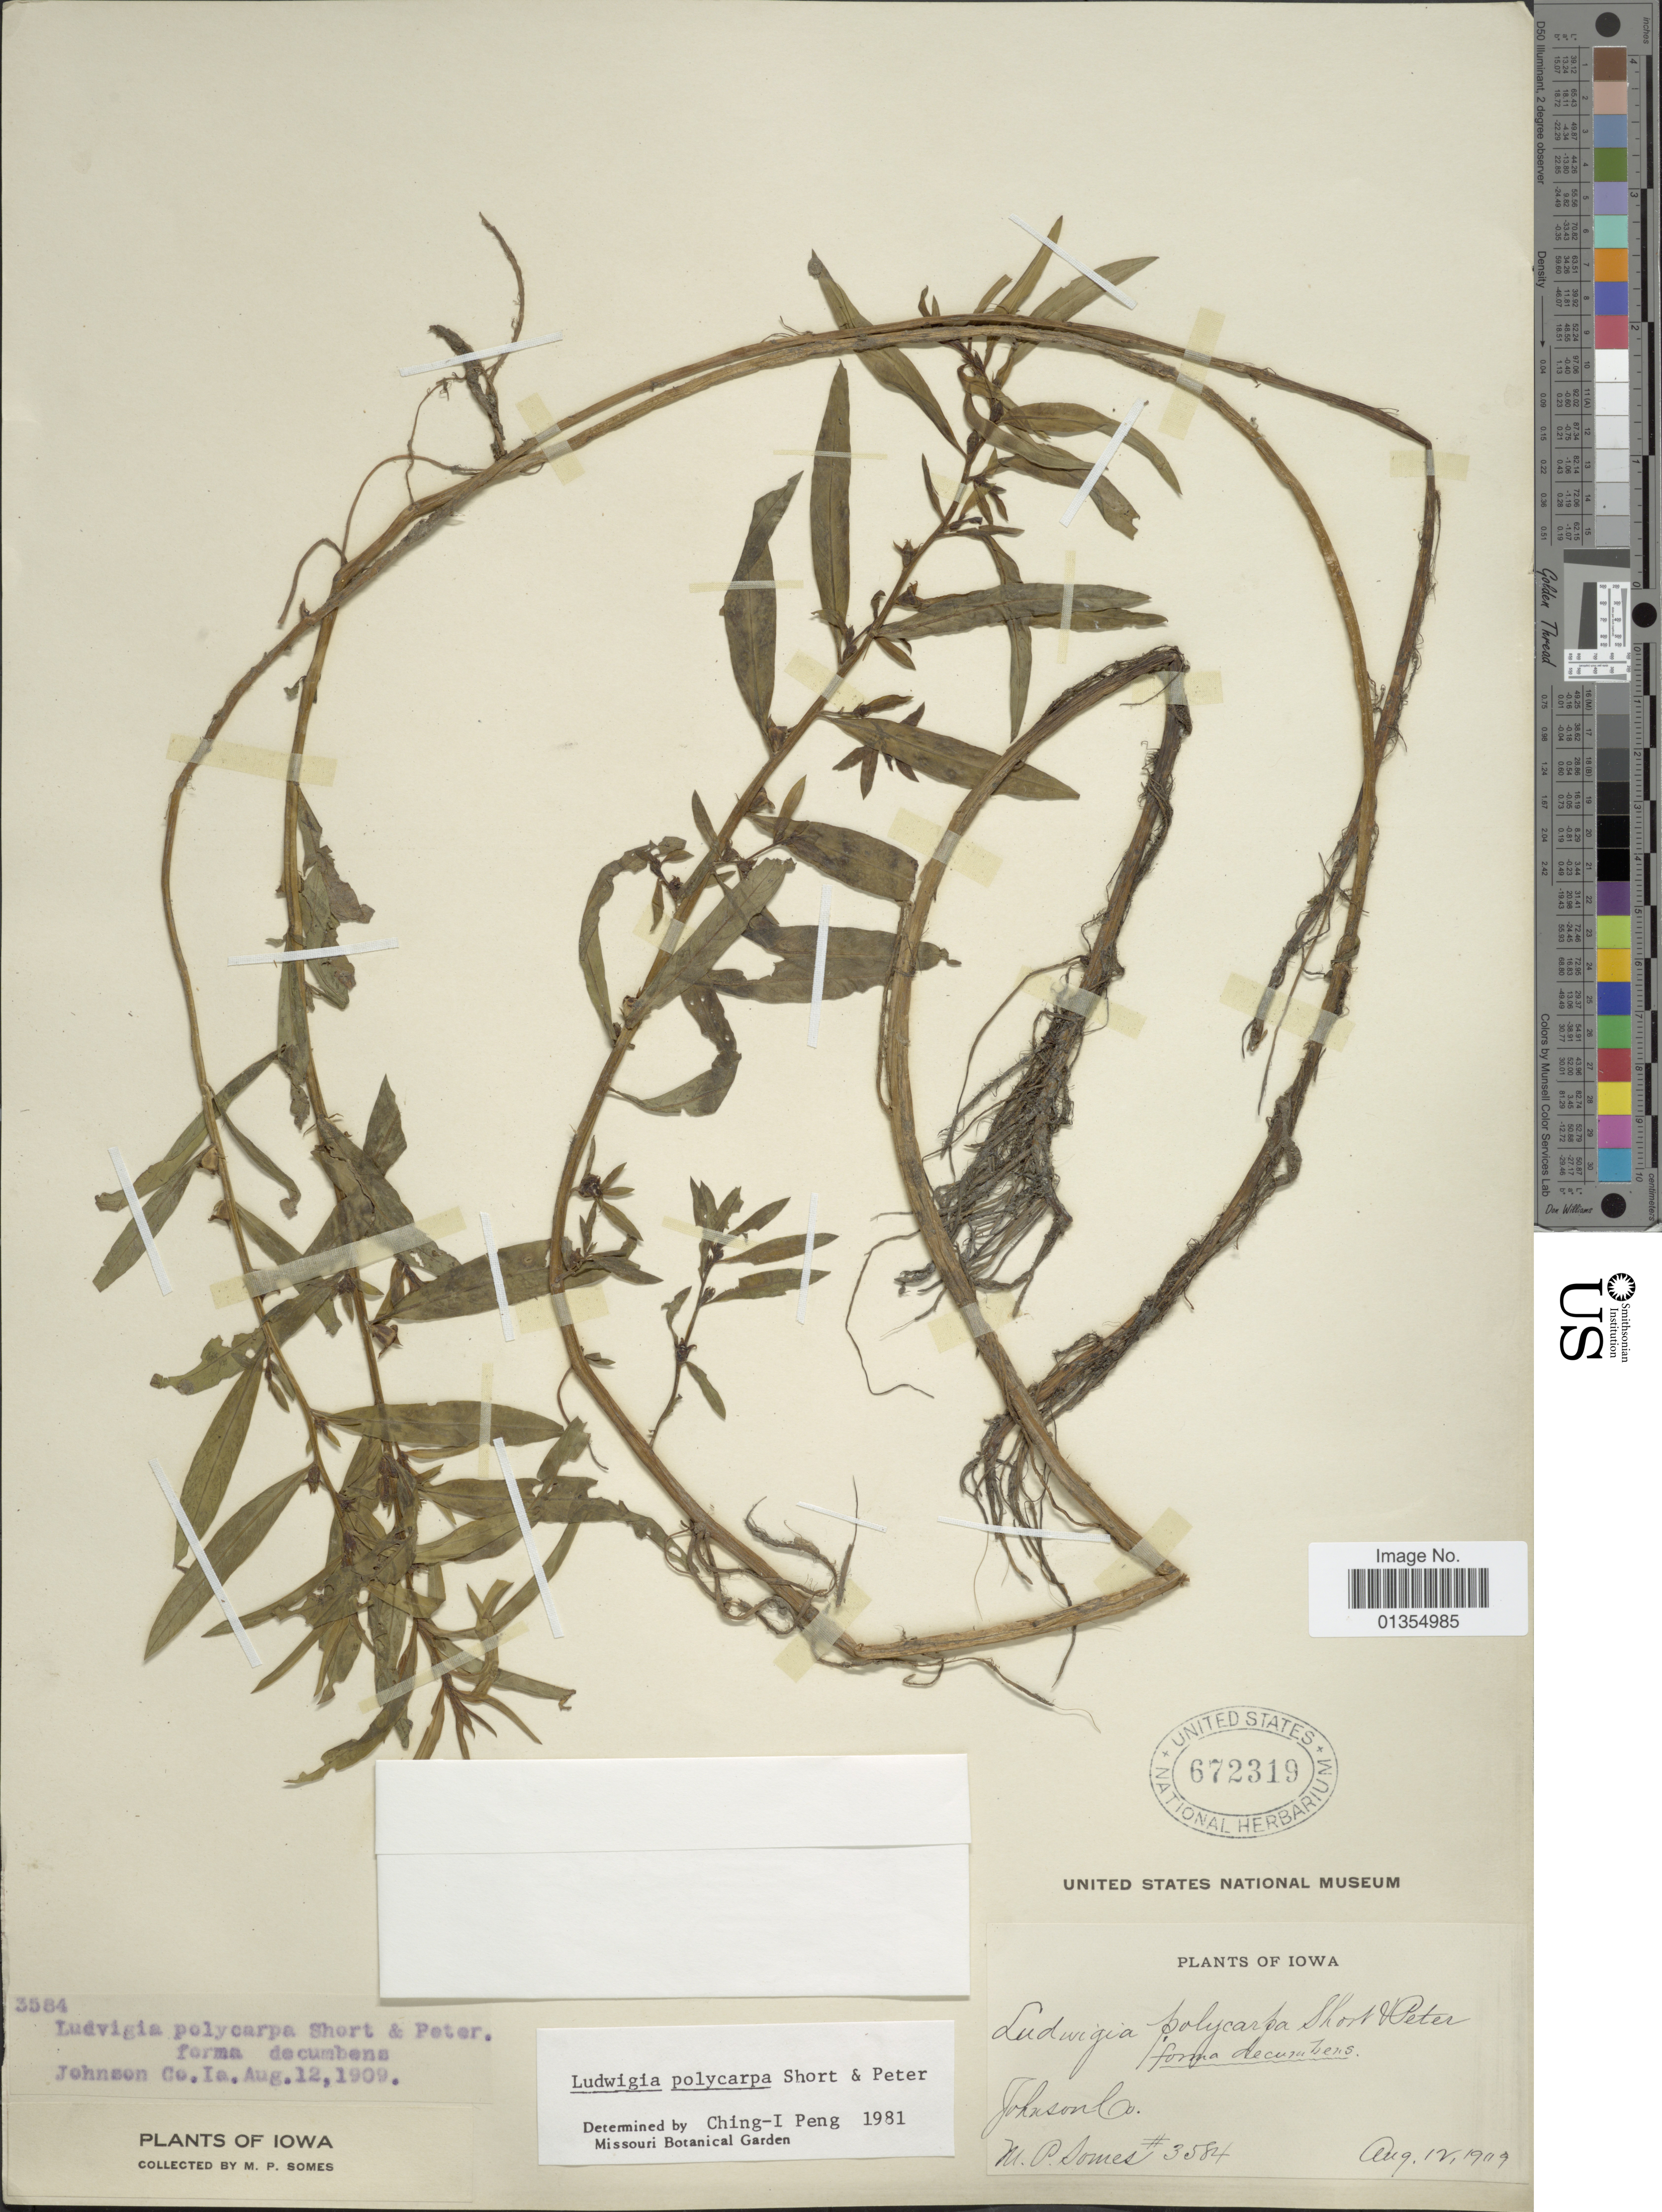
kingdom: Plantae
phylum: Tracheophyta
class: Magnoliopsida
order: Myrtales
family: Onagraceae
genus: Ludwigia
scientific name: Ludwigia polycarpa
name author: Short & R. Peter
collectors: M. Somes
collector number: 3584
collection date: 1909-08-12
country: United States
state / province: Iowa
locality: Johnson Co.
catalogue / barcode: US 672319